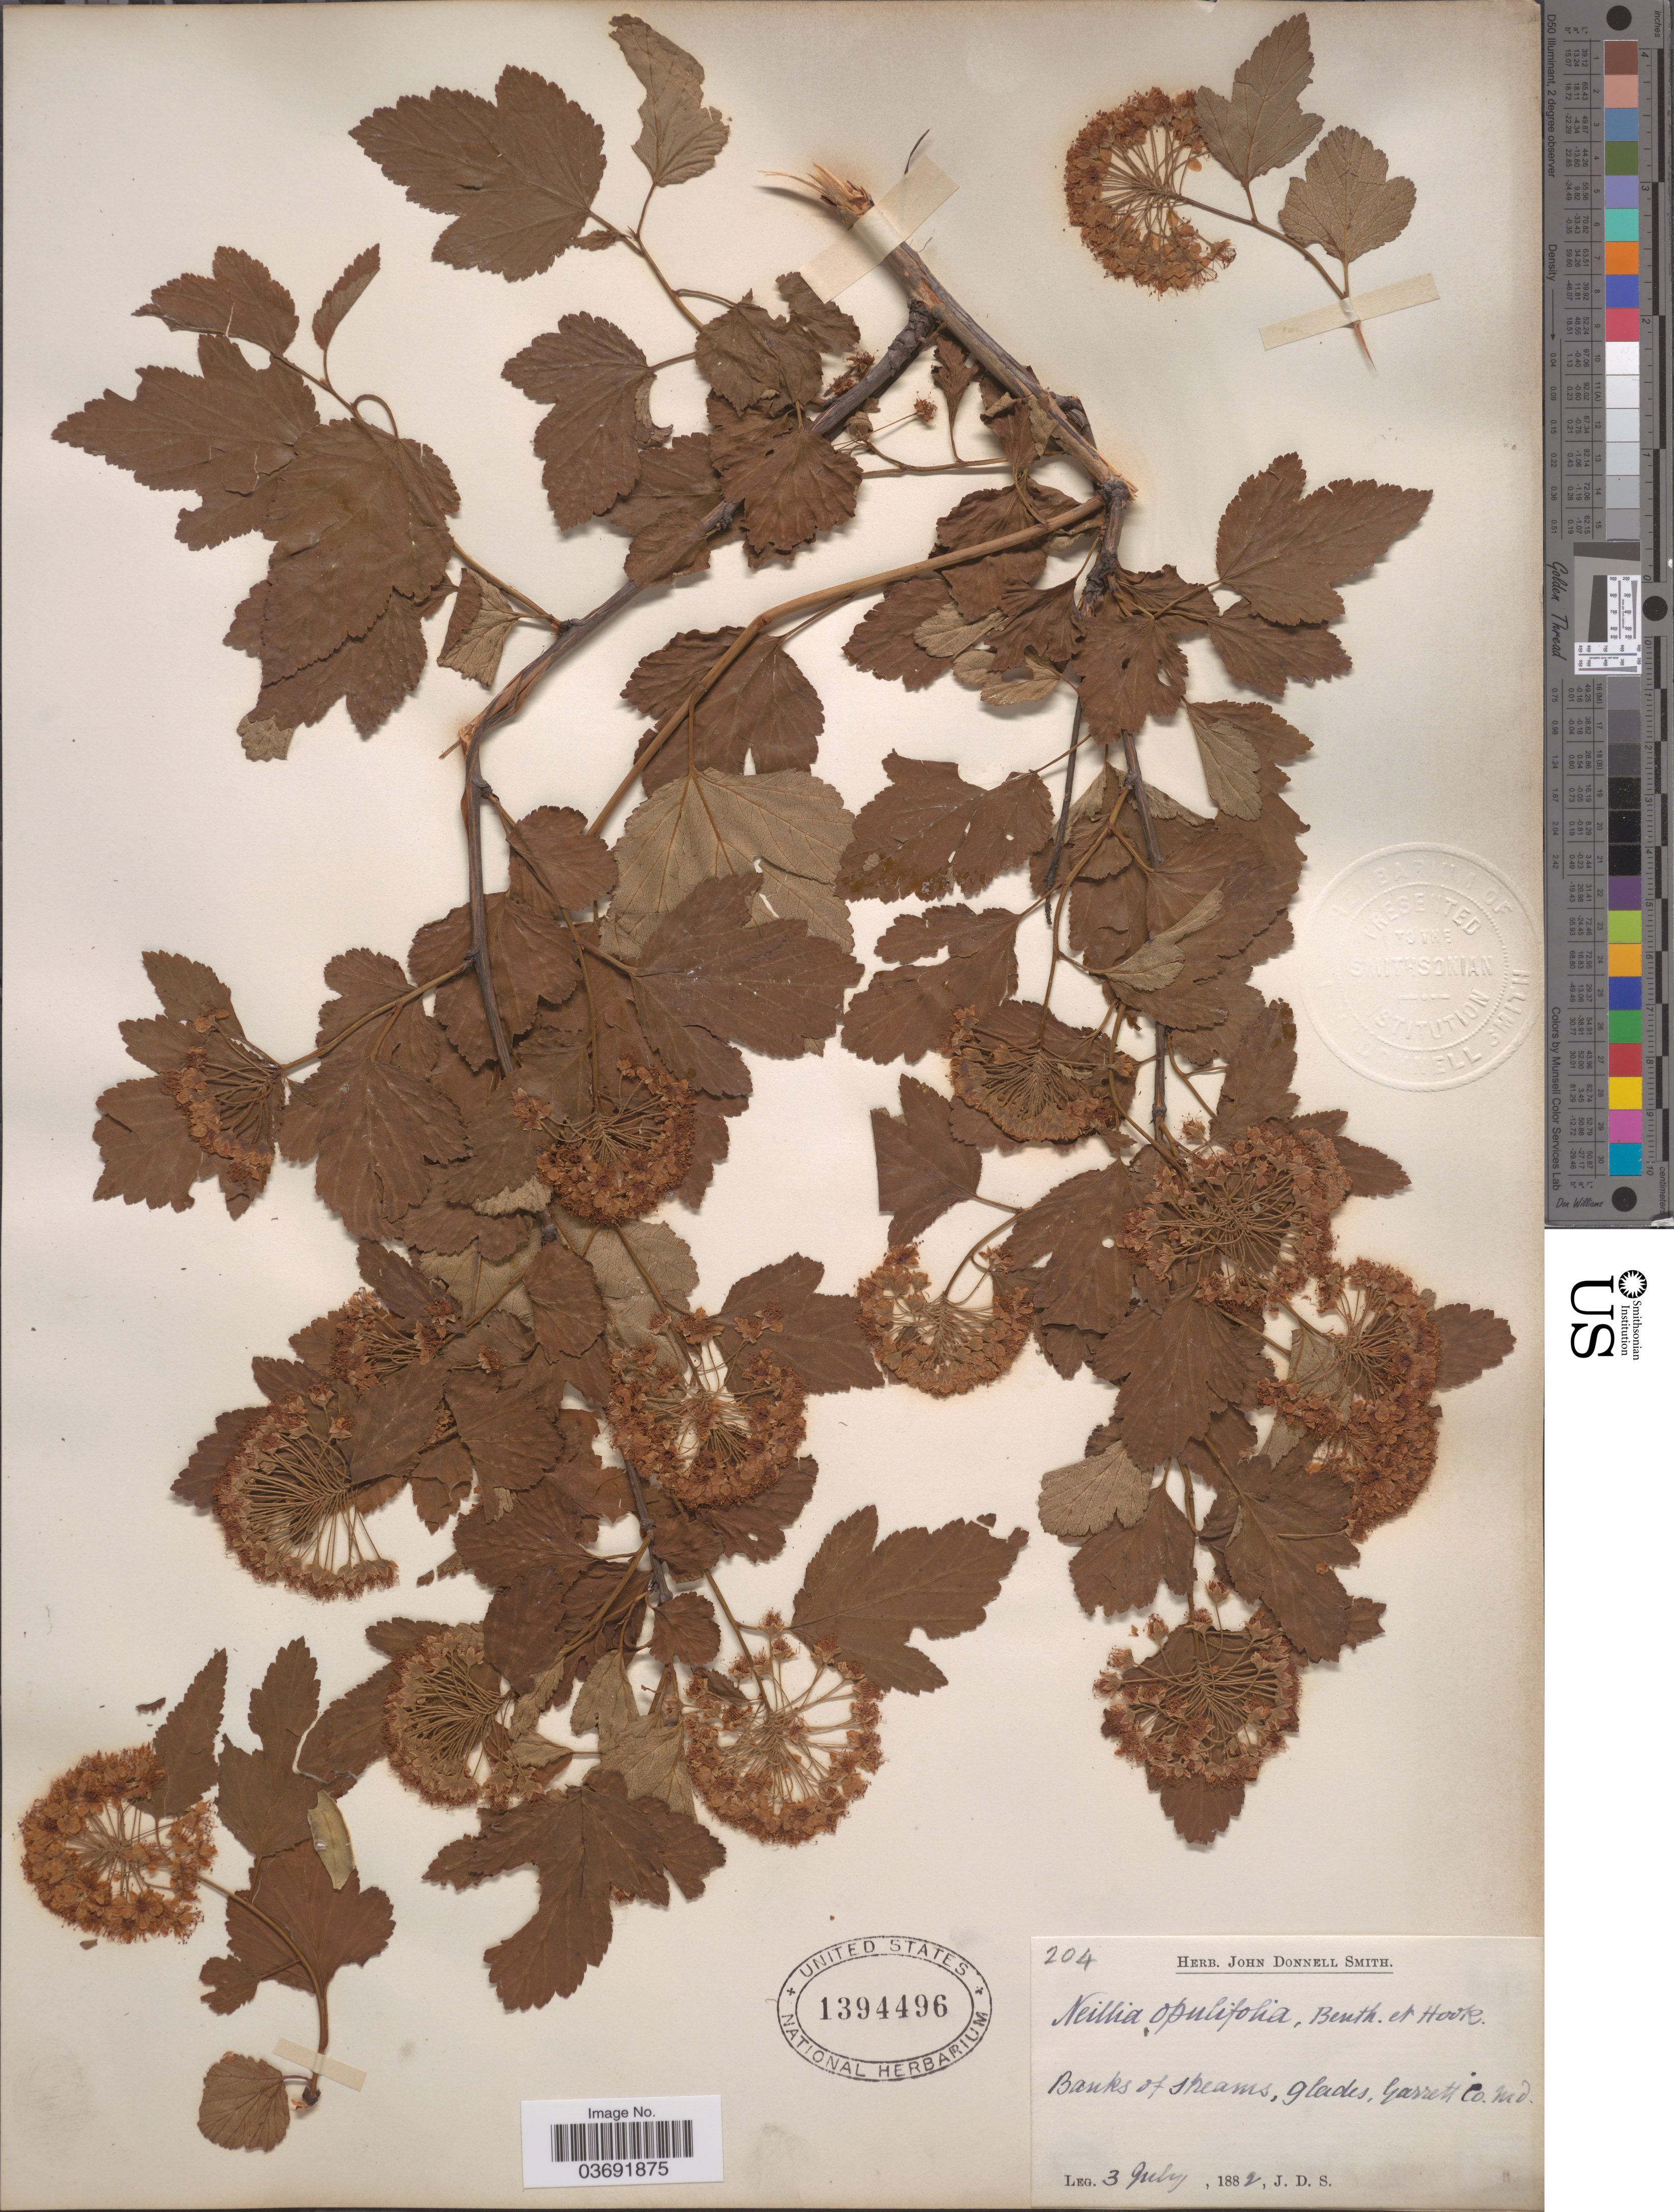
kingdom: Plantae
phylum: Tracheophyta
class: Magnoliopsida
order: Rosales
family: Rosaceae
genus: Physocarpus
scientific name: Physocarpus opulifolius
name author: (L.) Maxim.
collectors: J. Donnell Smith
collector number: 204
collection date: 1882-07-03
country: United States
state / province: Maryland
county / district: Garrett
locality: Banks of streams, Glades, Garrett Co.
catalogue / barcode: US 1394496